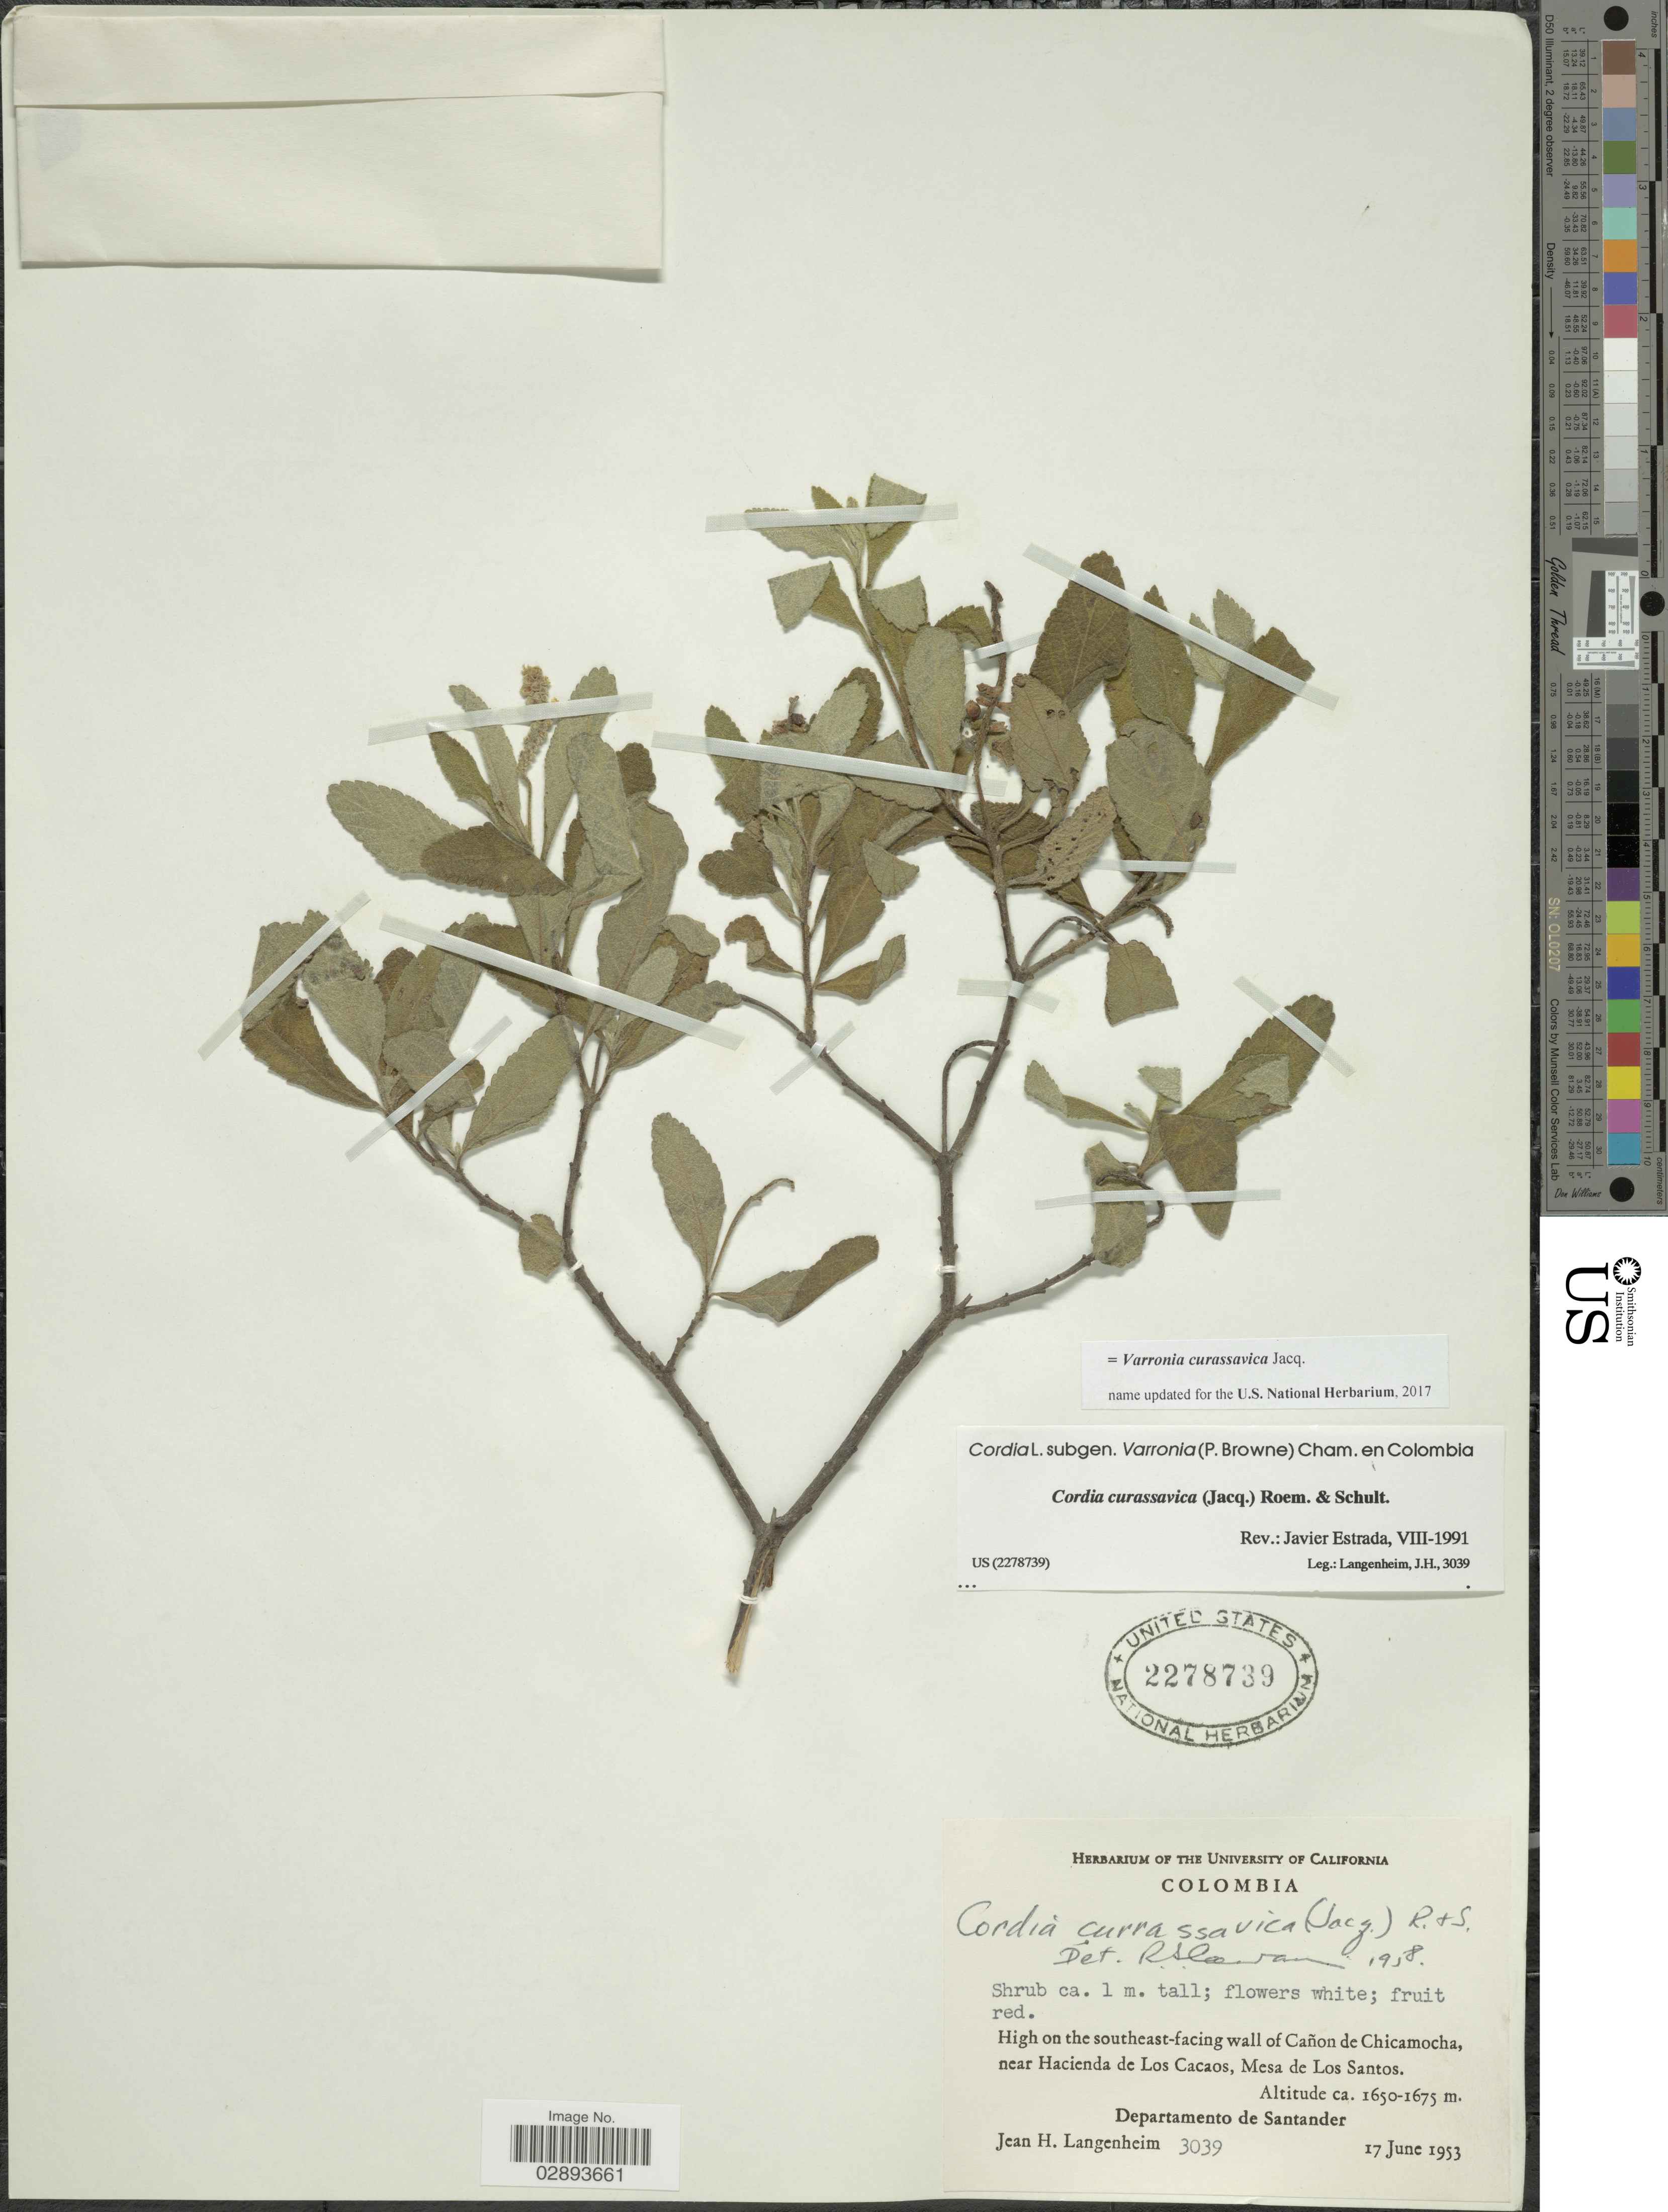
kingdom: Plantae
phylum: Tracheophyta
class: Magnoliopsida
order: Boraginales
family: Cordiaceae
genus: Varronia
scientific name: Varronia curassavica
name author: Jacq.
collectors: J. H. Langenheim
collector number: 3039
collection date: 1953-06-17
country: Colombia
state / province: Santander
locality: High on the southeast-facing wall of Cañon de Chicamocha, near Hacienda de Los Cacaos, Mesa de Los Santos, Departamento de Santander.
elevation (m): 1650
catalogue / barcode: US 2278739